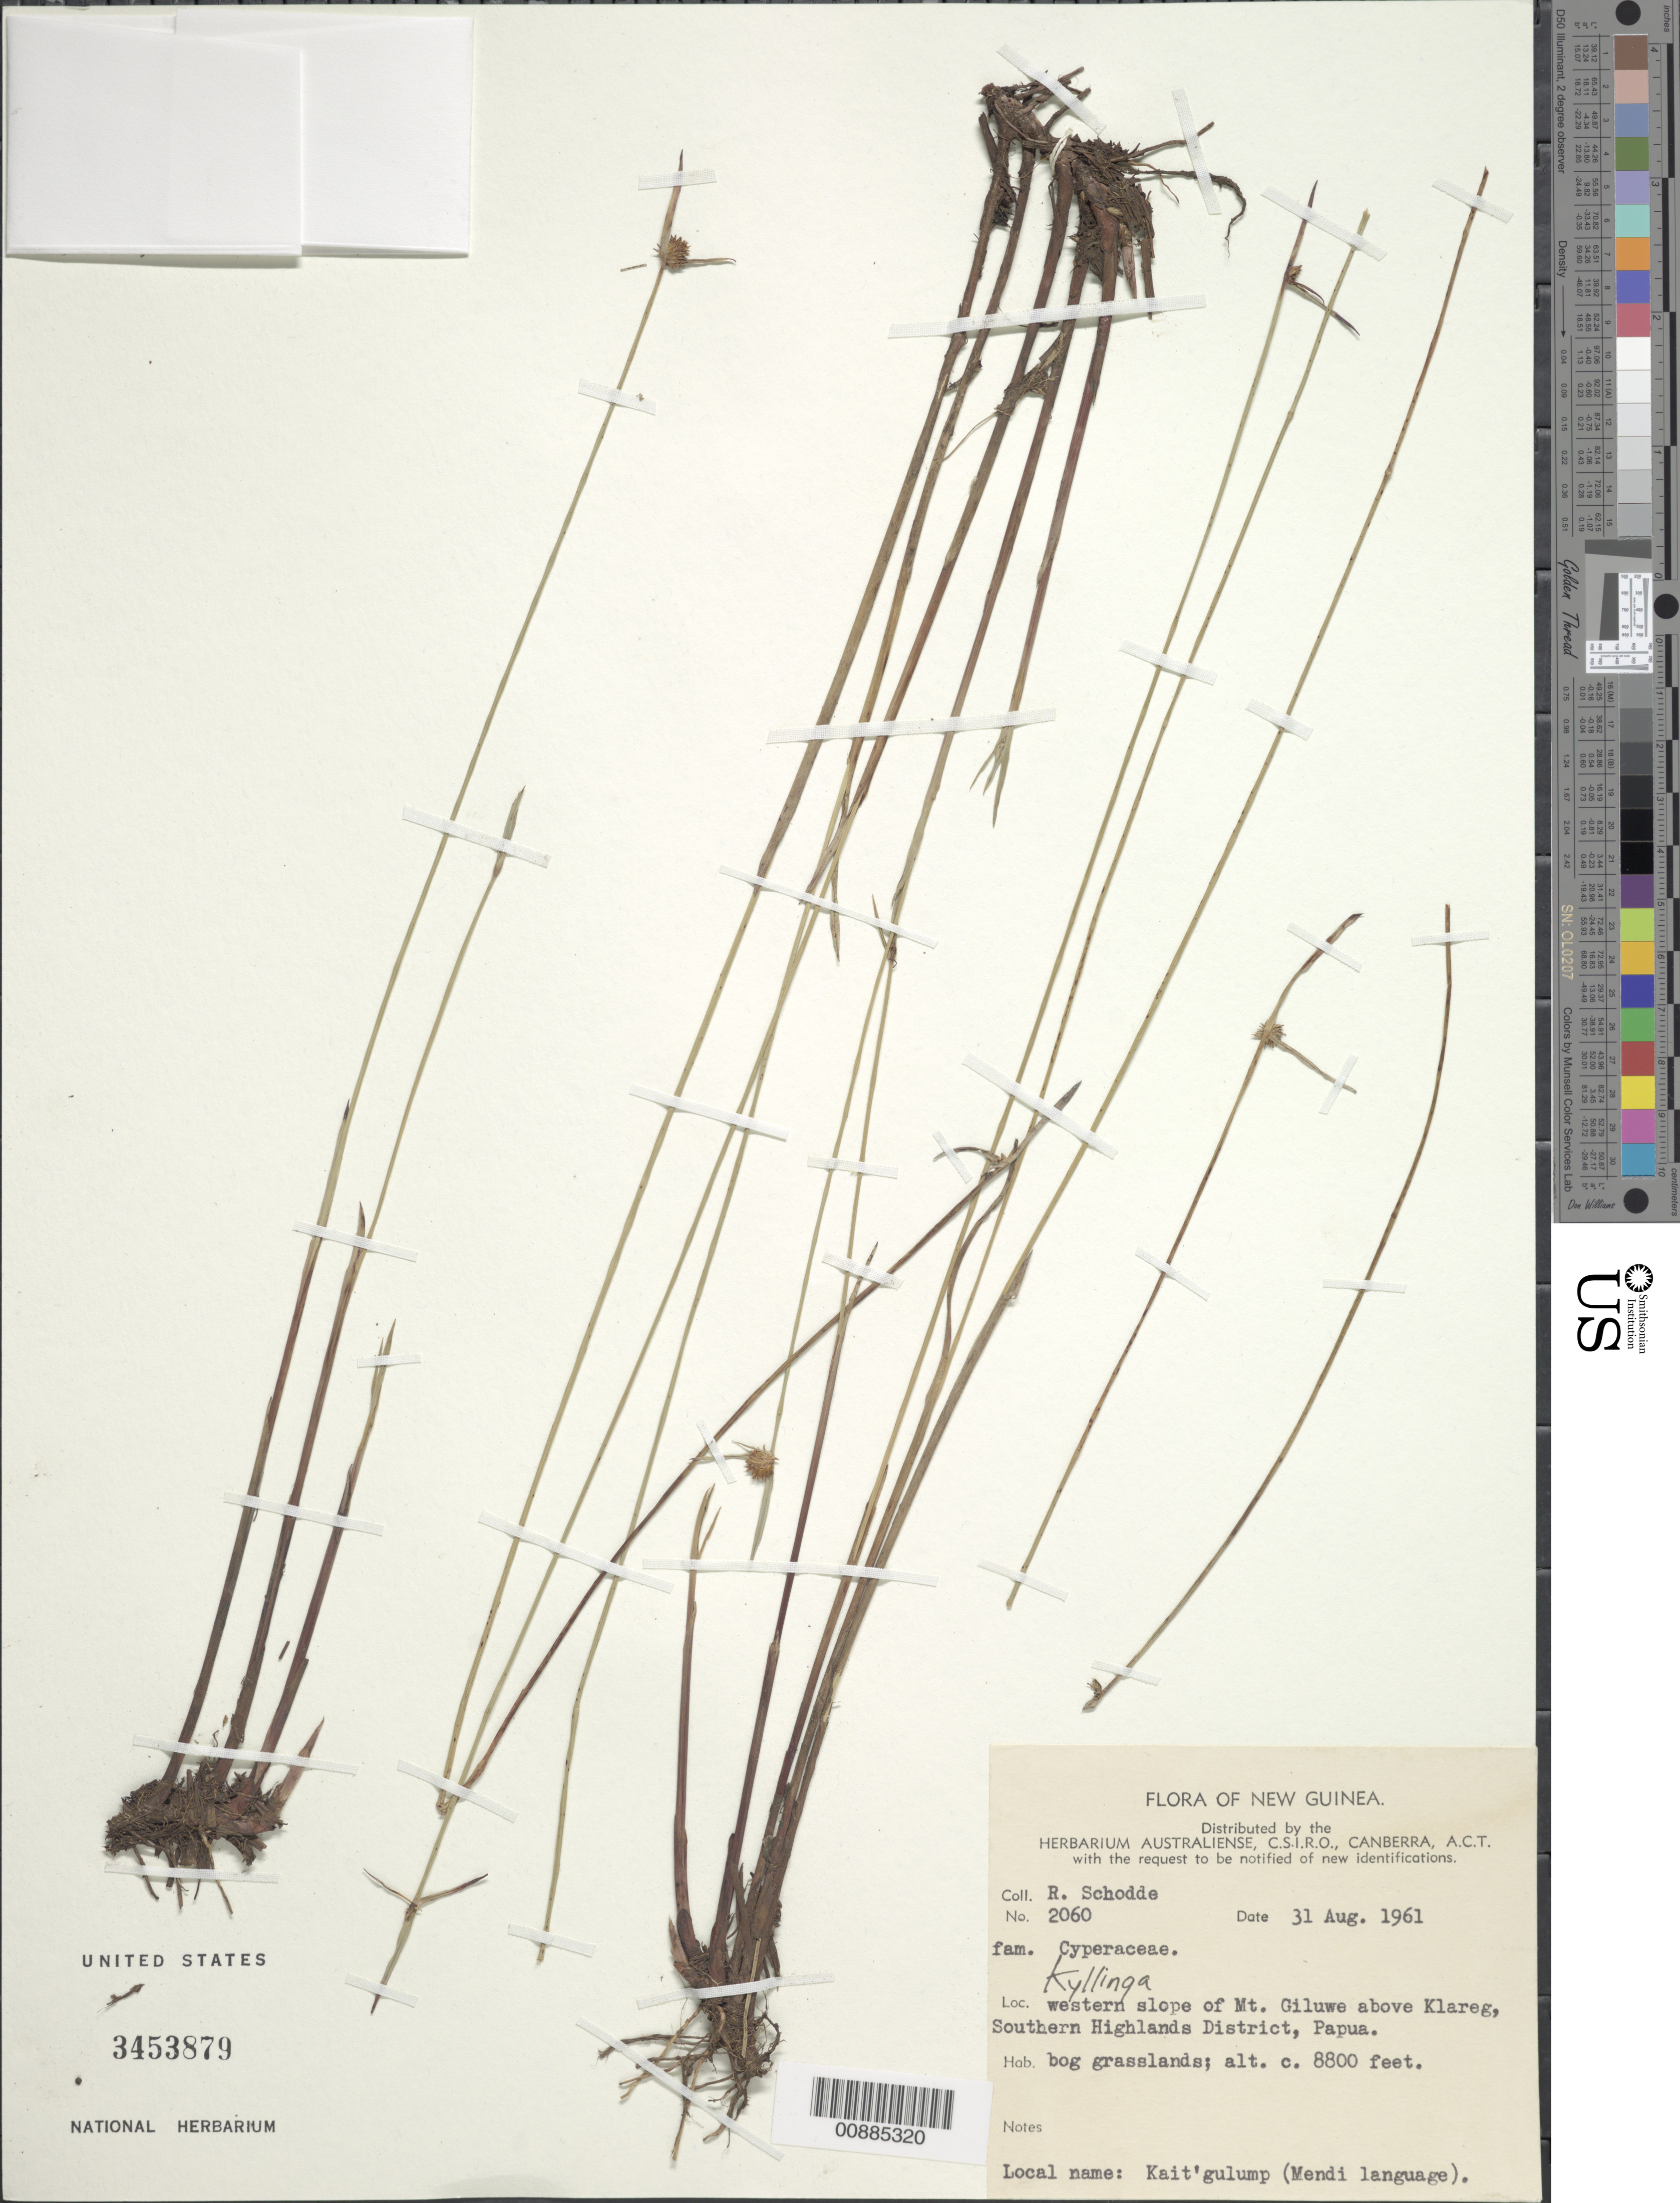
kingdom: Plantae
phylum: Tracheophyta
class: Liliopsida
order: Poales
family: Cyperaceae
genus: Cyperus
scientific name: Cyperus brevifolius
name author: (Rottb.) Hassk.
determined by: Strong, M. T., (US), Smithsonian Institution - National Museum of Natural History (UNITED STATES)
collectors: R. Schodde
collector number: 2060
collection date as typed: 31 Aug 1961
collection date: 1961-08-31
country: Papua New Guinea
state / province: Southern Highlands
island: New Guinea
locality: Western slope of Mt. Giluwe, above Klareg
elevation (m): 2682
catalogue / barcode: US 3453879